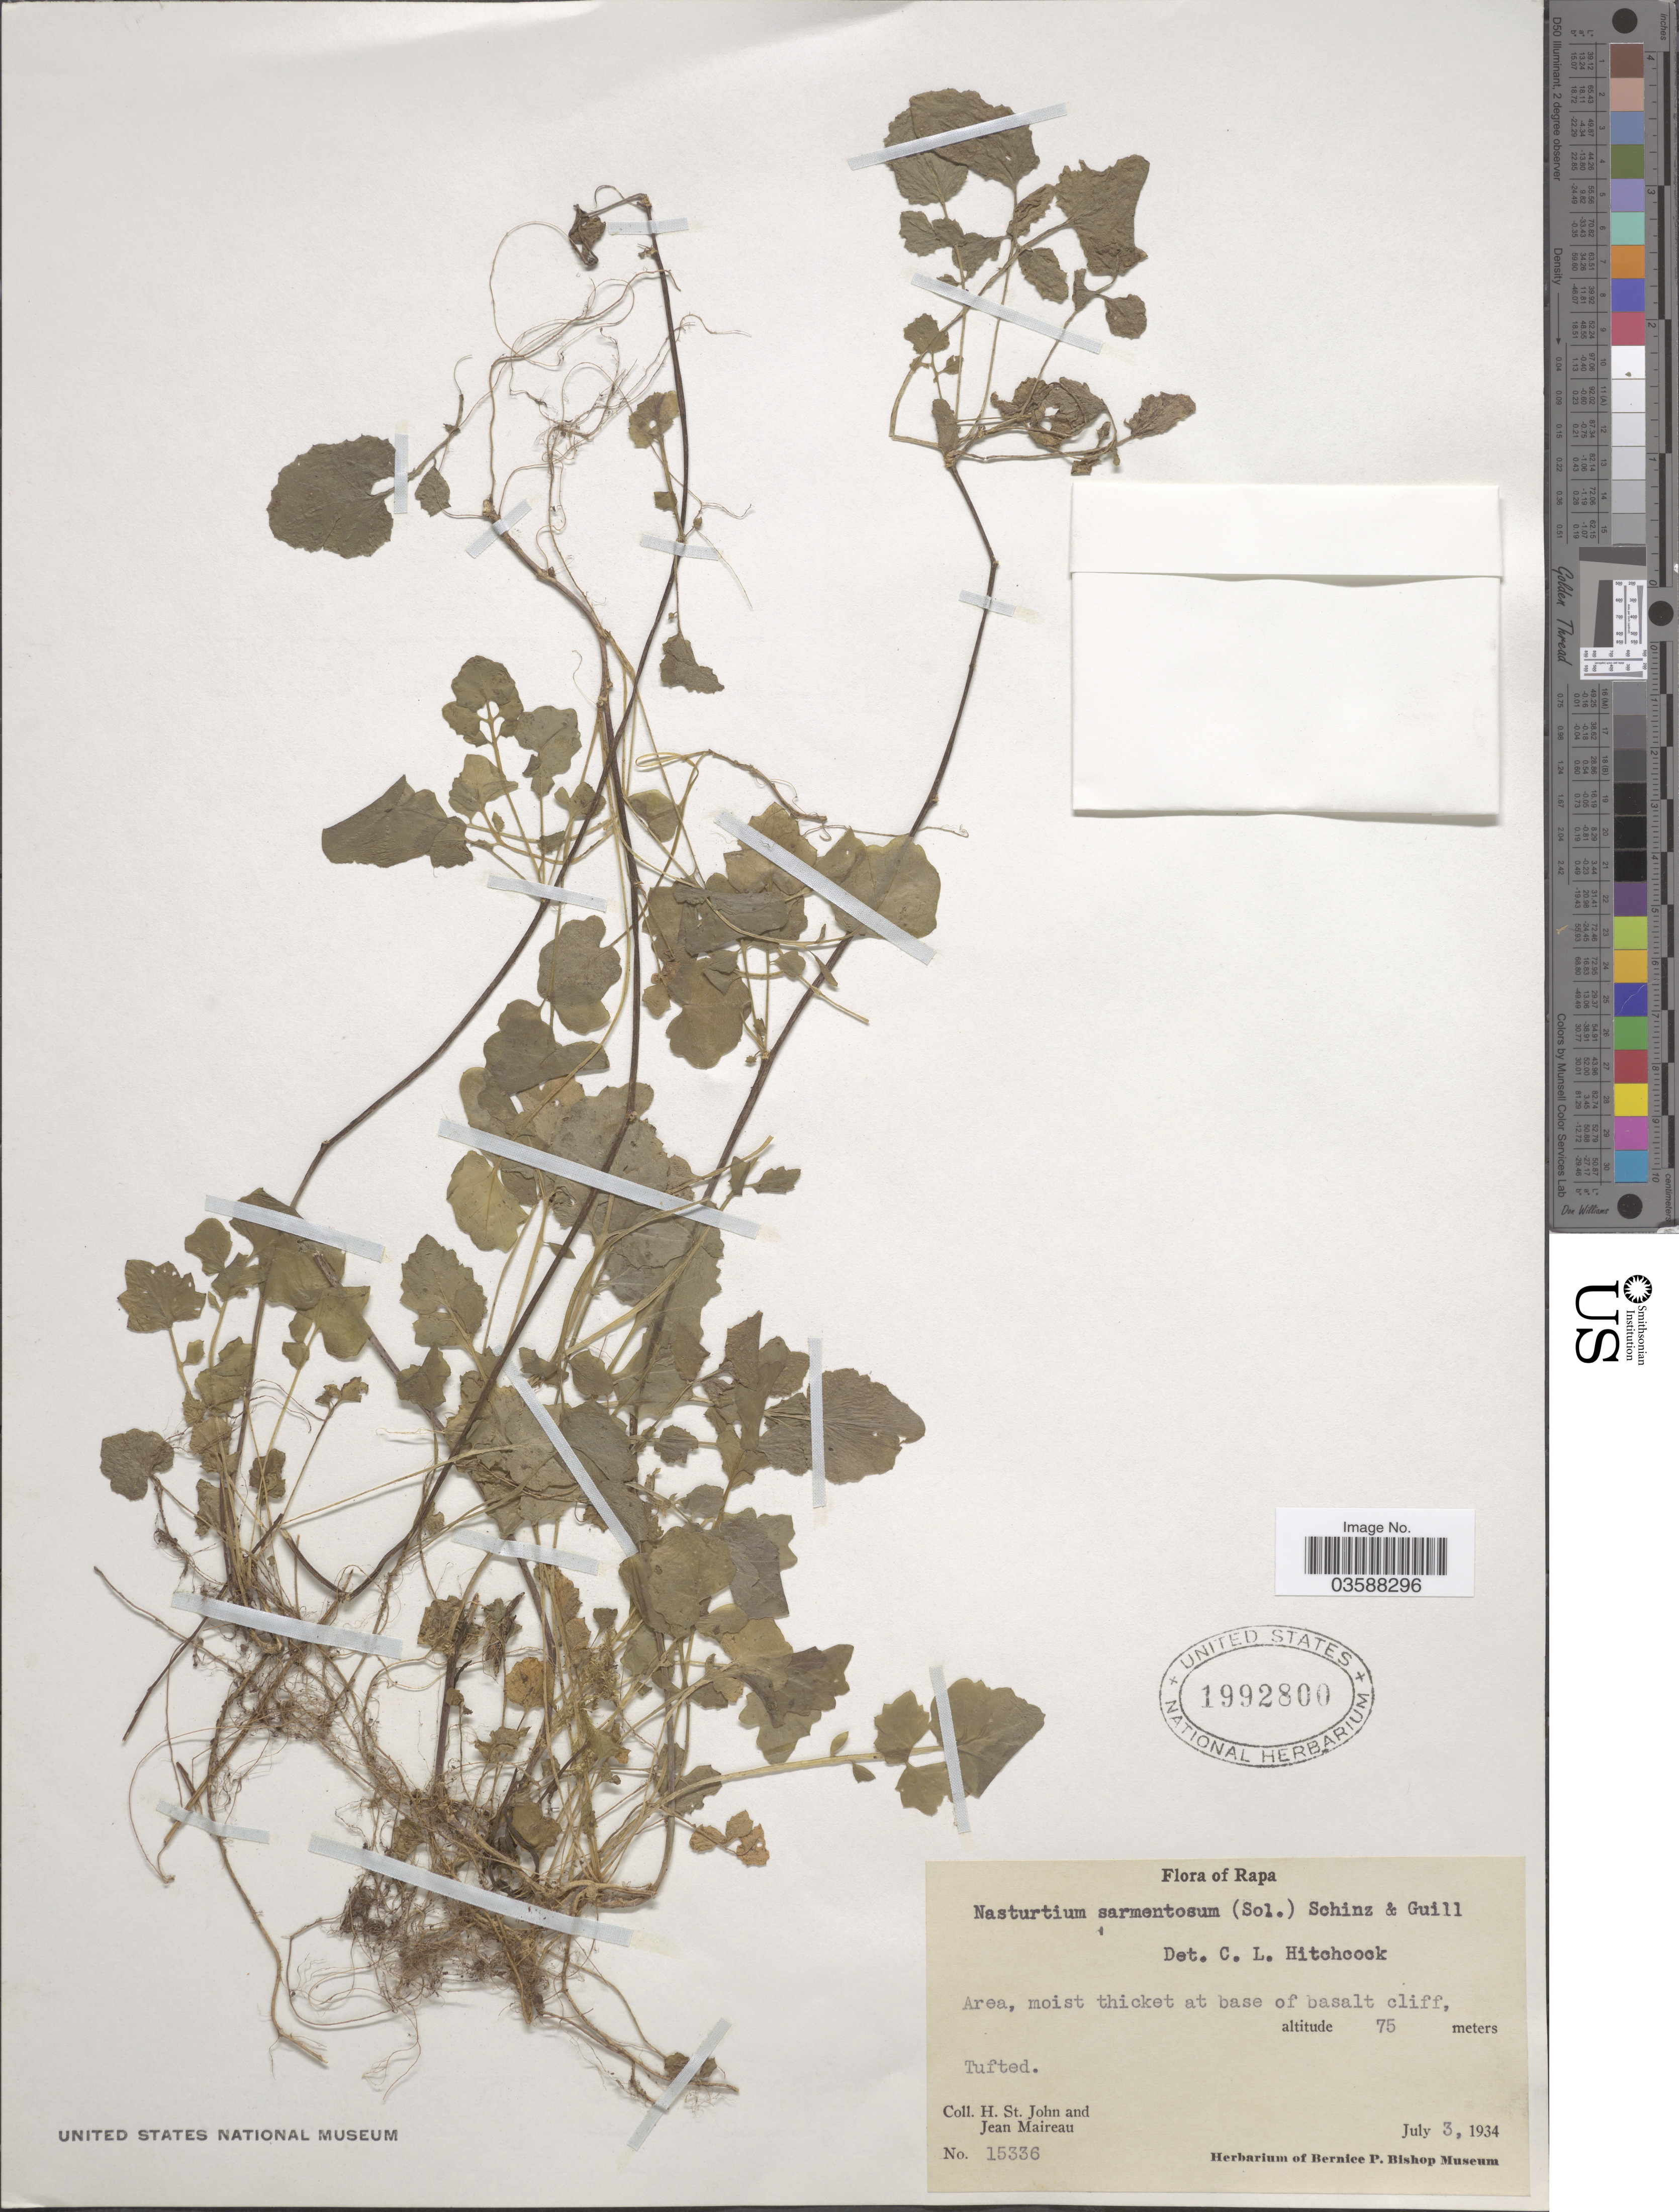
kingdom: Plantae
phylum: Tracheophyta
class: Magnoliopsida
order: Brassicales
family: Brassicaceae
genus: Rorippa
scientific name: Rorippa sarmentosa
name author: (Sol. ex G. Forst.) J.F. Macbr.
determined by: Strong, M. T., (US), Smithsonian Institution - National Museum of Natural History (UNITED STATES)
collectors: H. St. John & J. Maireau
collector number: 15336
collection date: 1934-07-03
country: French Polynesia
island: Rapa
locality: Rapa. Area, moist thicket at base of basalt cliff, Tufted.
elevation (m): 75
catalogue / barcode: US 1992800